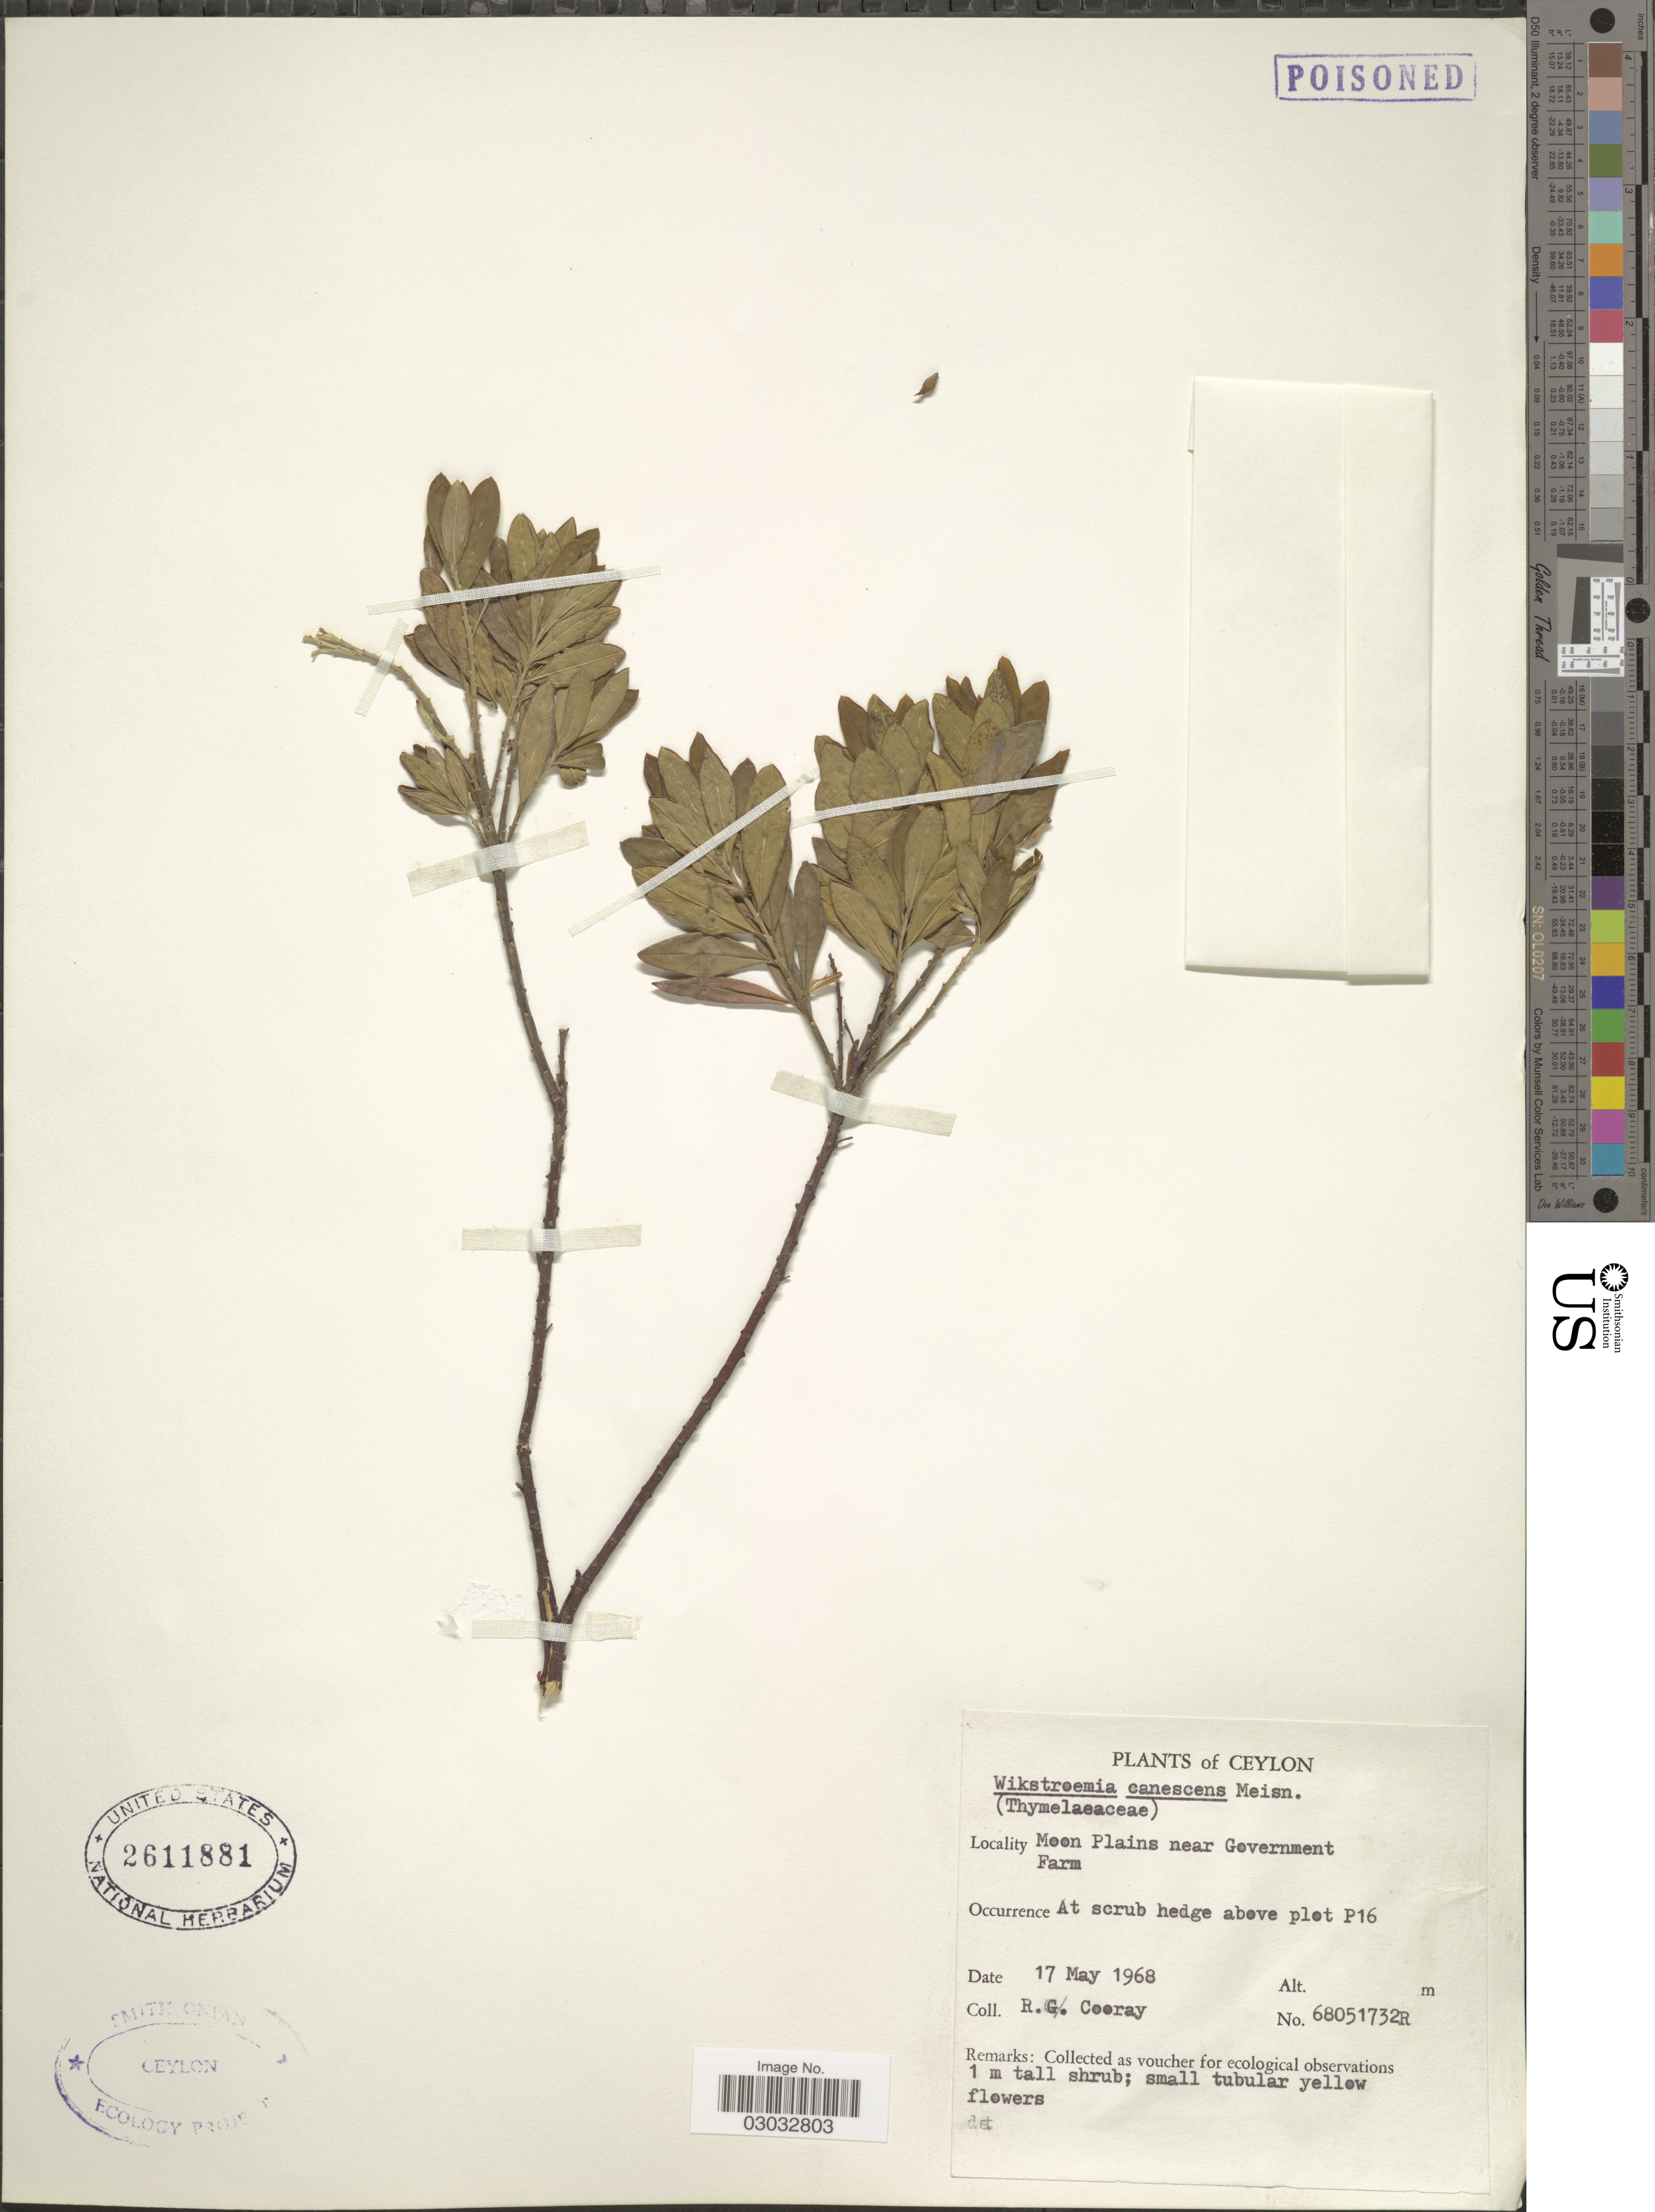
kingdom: Plantae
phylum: Tracheophyta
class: Magnoliopsida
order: Malvales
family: Thymelaeaceae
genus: Wikstroemia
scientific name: Wikstroemia canescens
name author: Meisn.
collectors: R. Cooray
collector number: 68051732R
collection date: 1968-05-17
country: Sri Lanka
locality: Ceylon, Moon Plains near Government Farm, At scrub hedge above plot P16.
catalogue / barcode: US 2611881